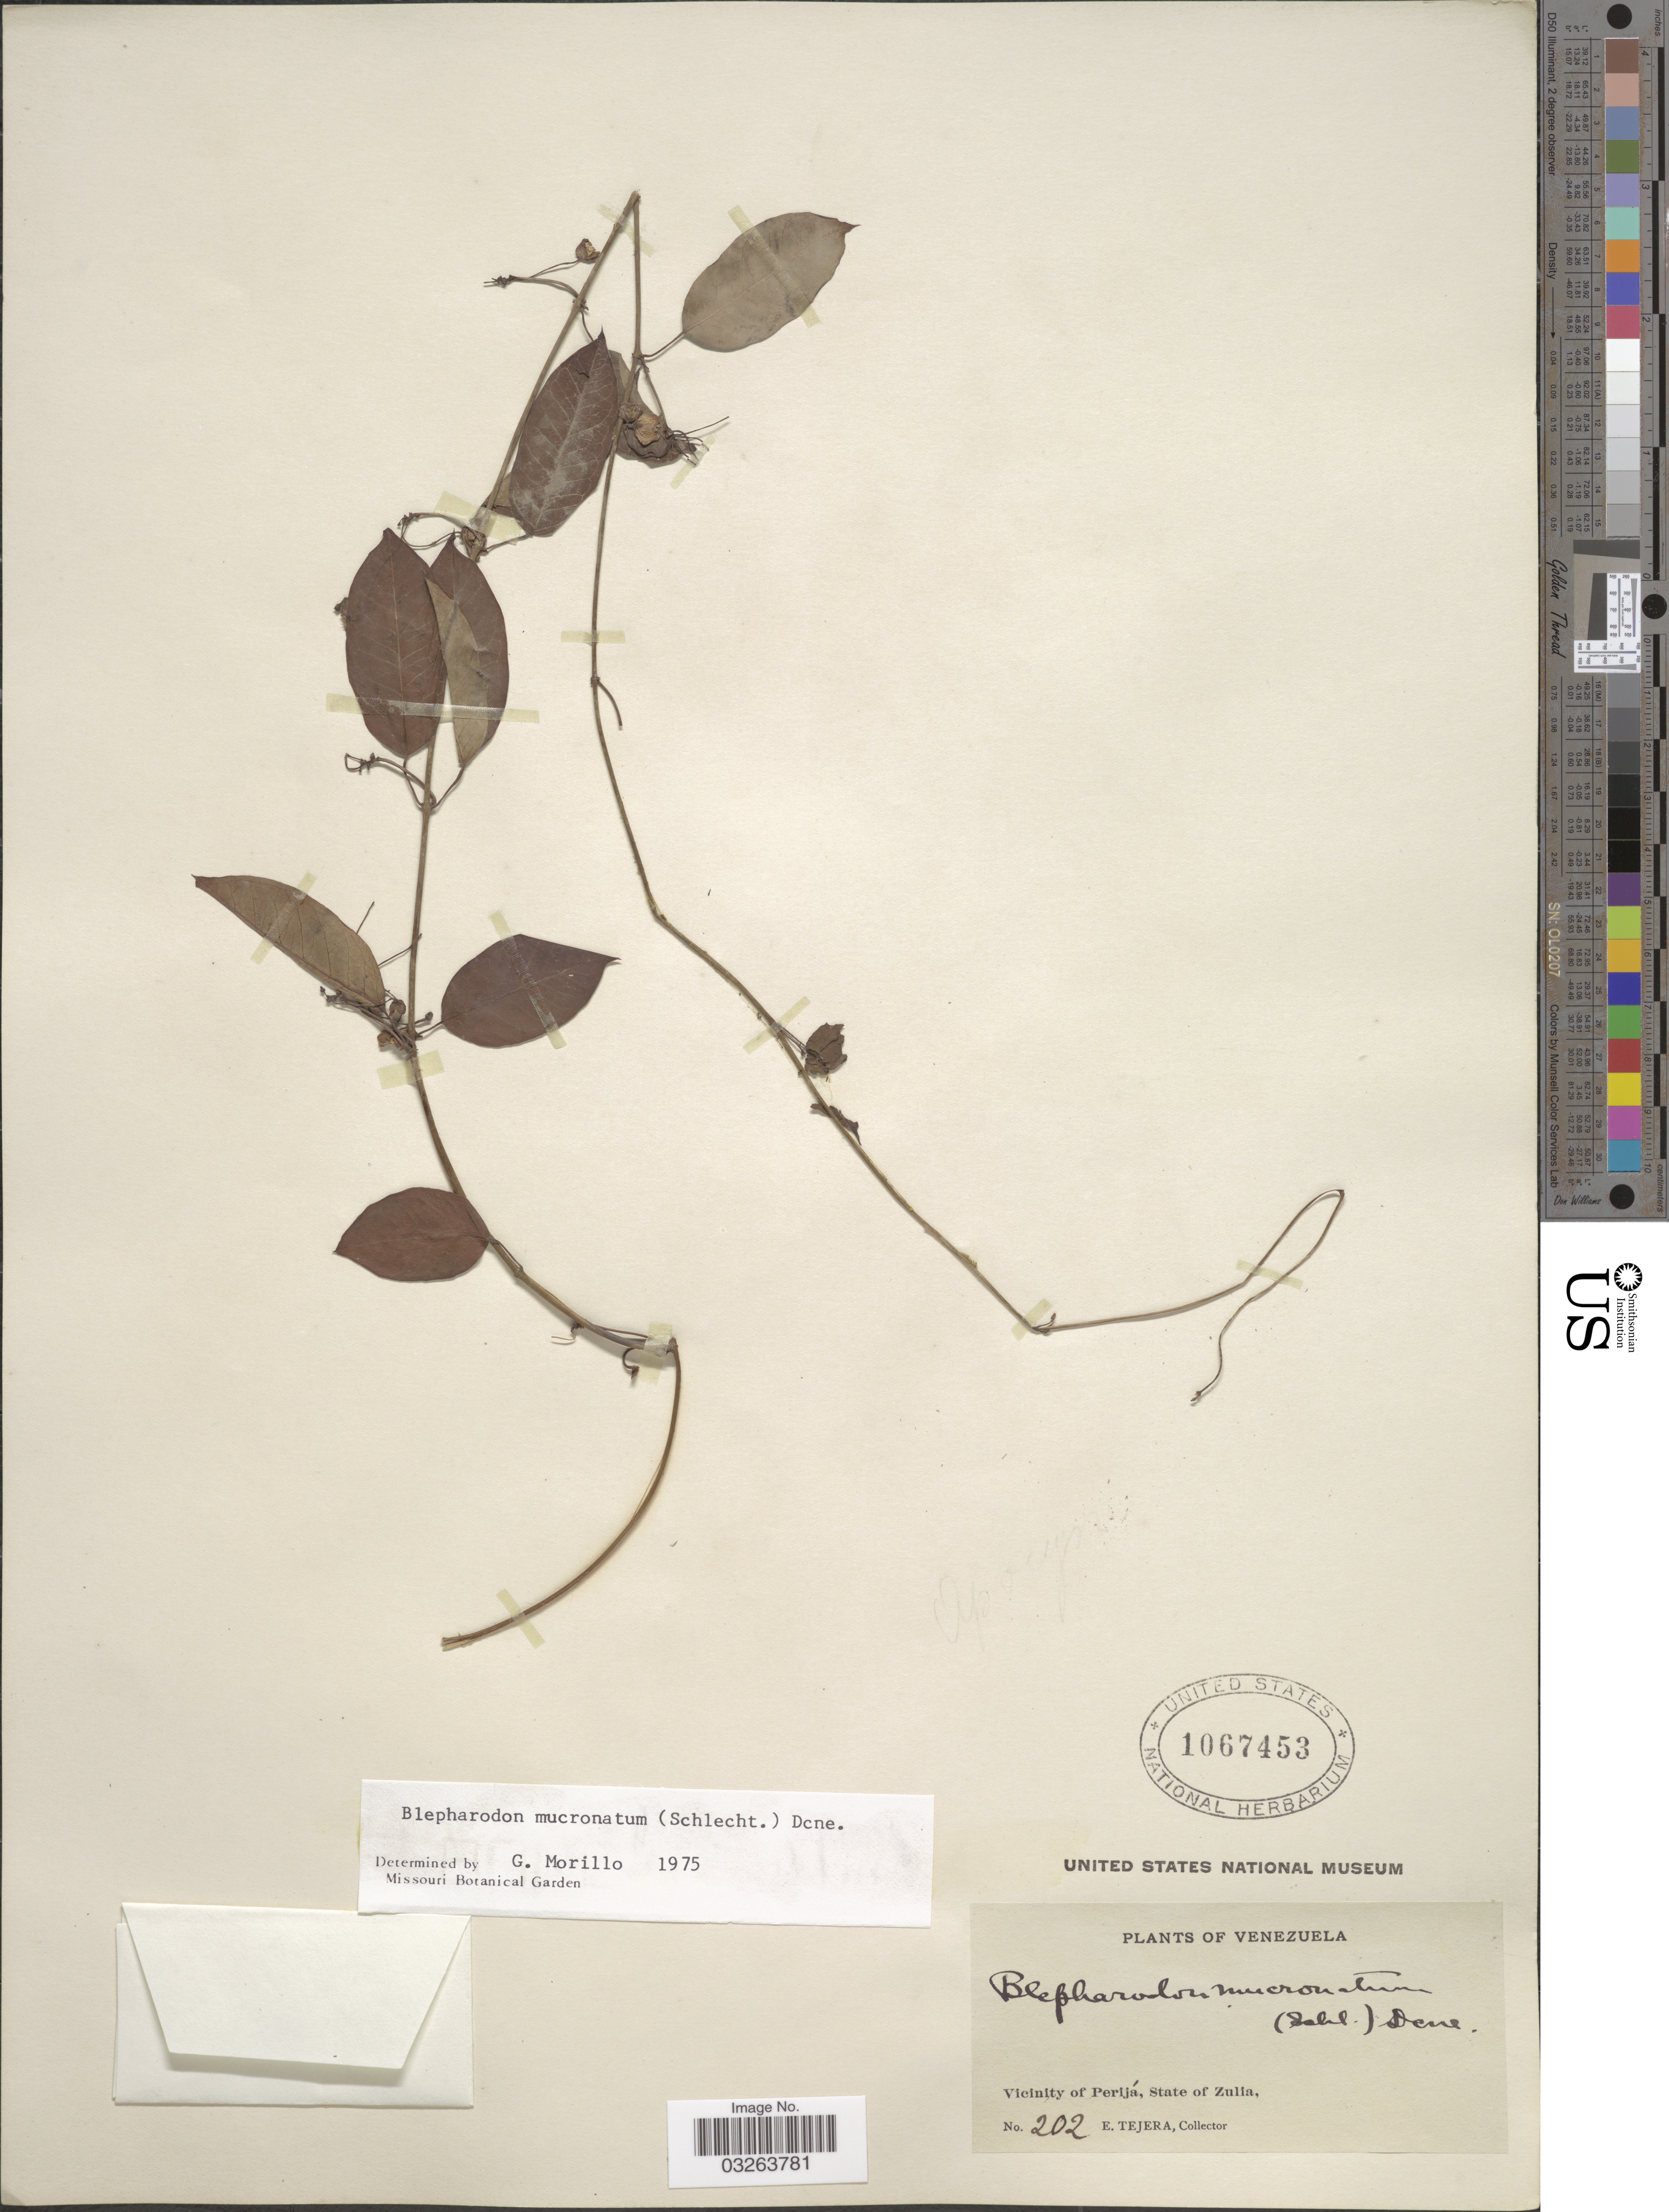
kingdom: Plantae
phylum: Tracheophyta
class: Magnoliopsida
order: Gentianales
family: Apocynaceae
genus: Blepharodon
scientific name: Blepharodon mucronatum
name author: (Schltdl.) Decne.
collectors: E. Tejera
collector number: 202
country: Venezuela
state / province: Zulia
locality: Vicinity of Perijá.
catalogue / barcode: US 1067453